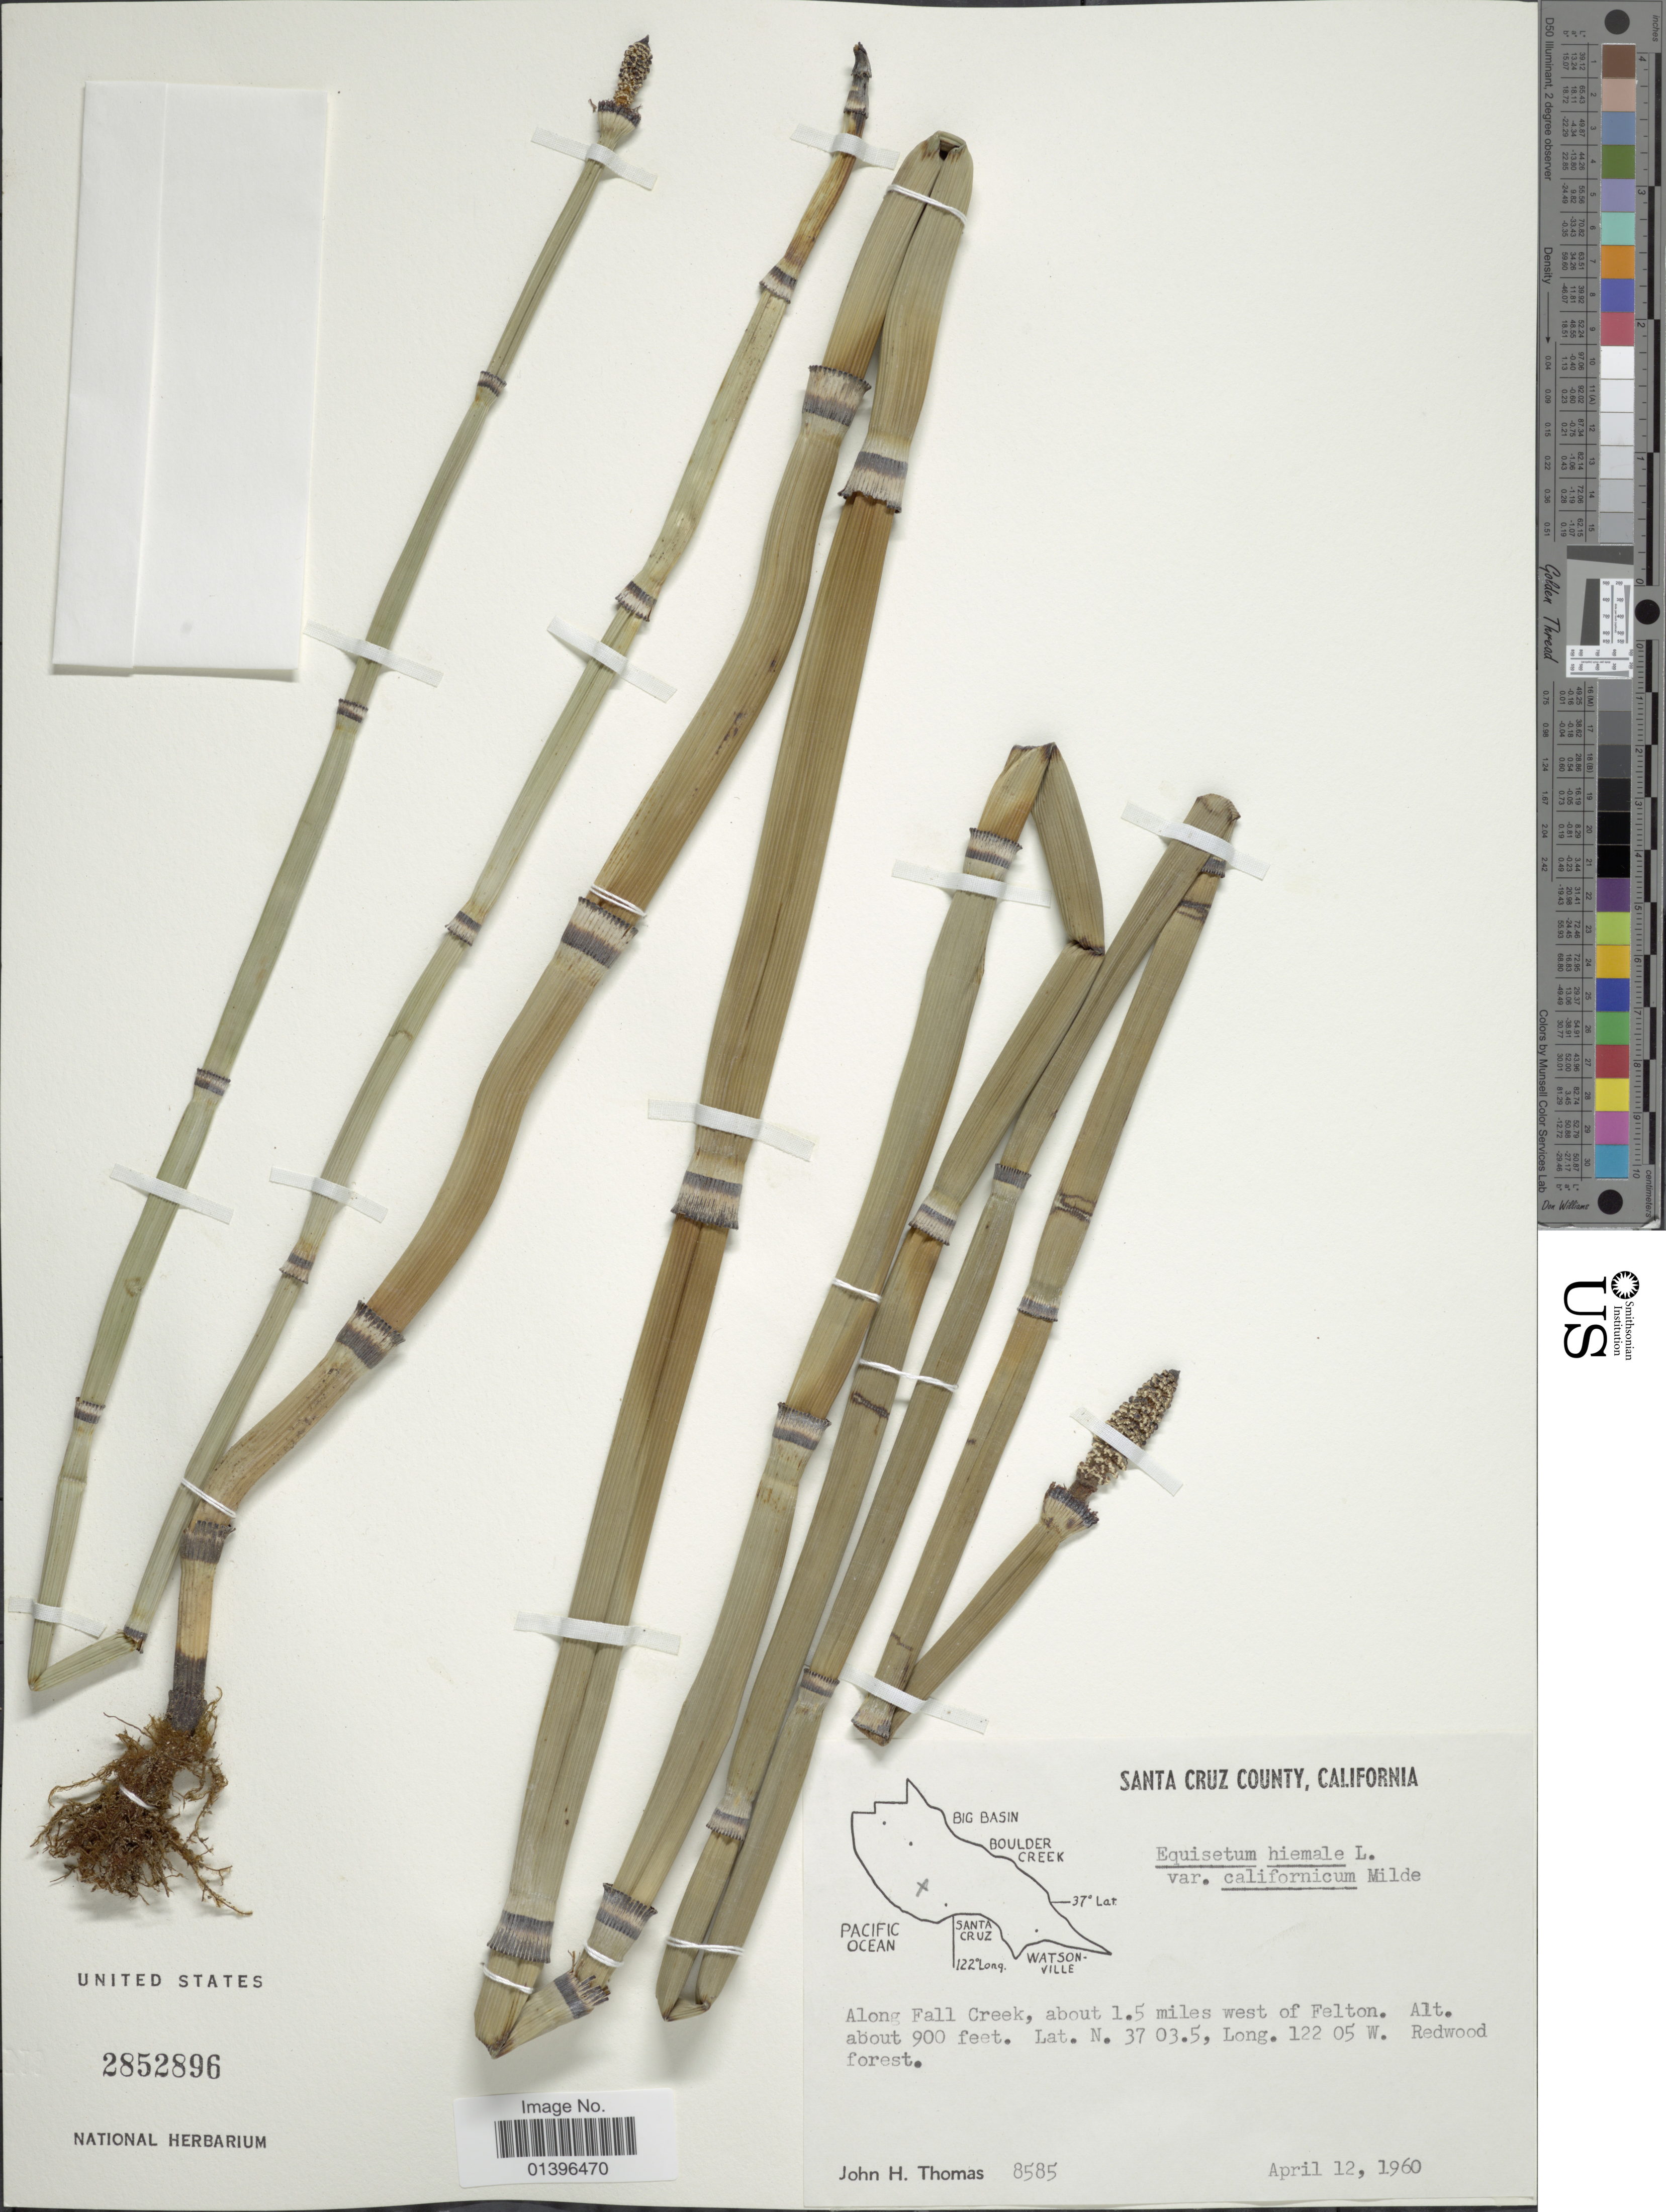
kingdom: Plantae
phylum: Tracheophyta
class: Polypodiopsida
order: Equisetales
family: Equisetaceae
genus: Equisetum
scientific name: Equisetum hyemale var. affine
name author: (Engelm.) A.A. Eaton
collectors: J. H. Thomas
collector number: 8585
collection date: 1960-04-12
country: United States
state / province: California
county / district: Santa Cruz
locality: Santa Cruz County. Along Fall Creek, about 1.5 miles west of Felton.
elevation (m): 274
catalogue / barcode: US 2852896